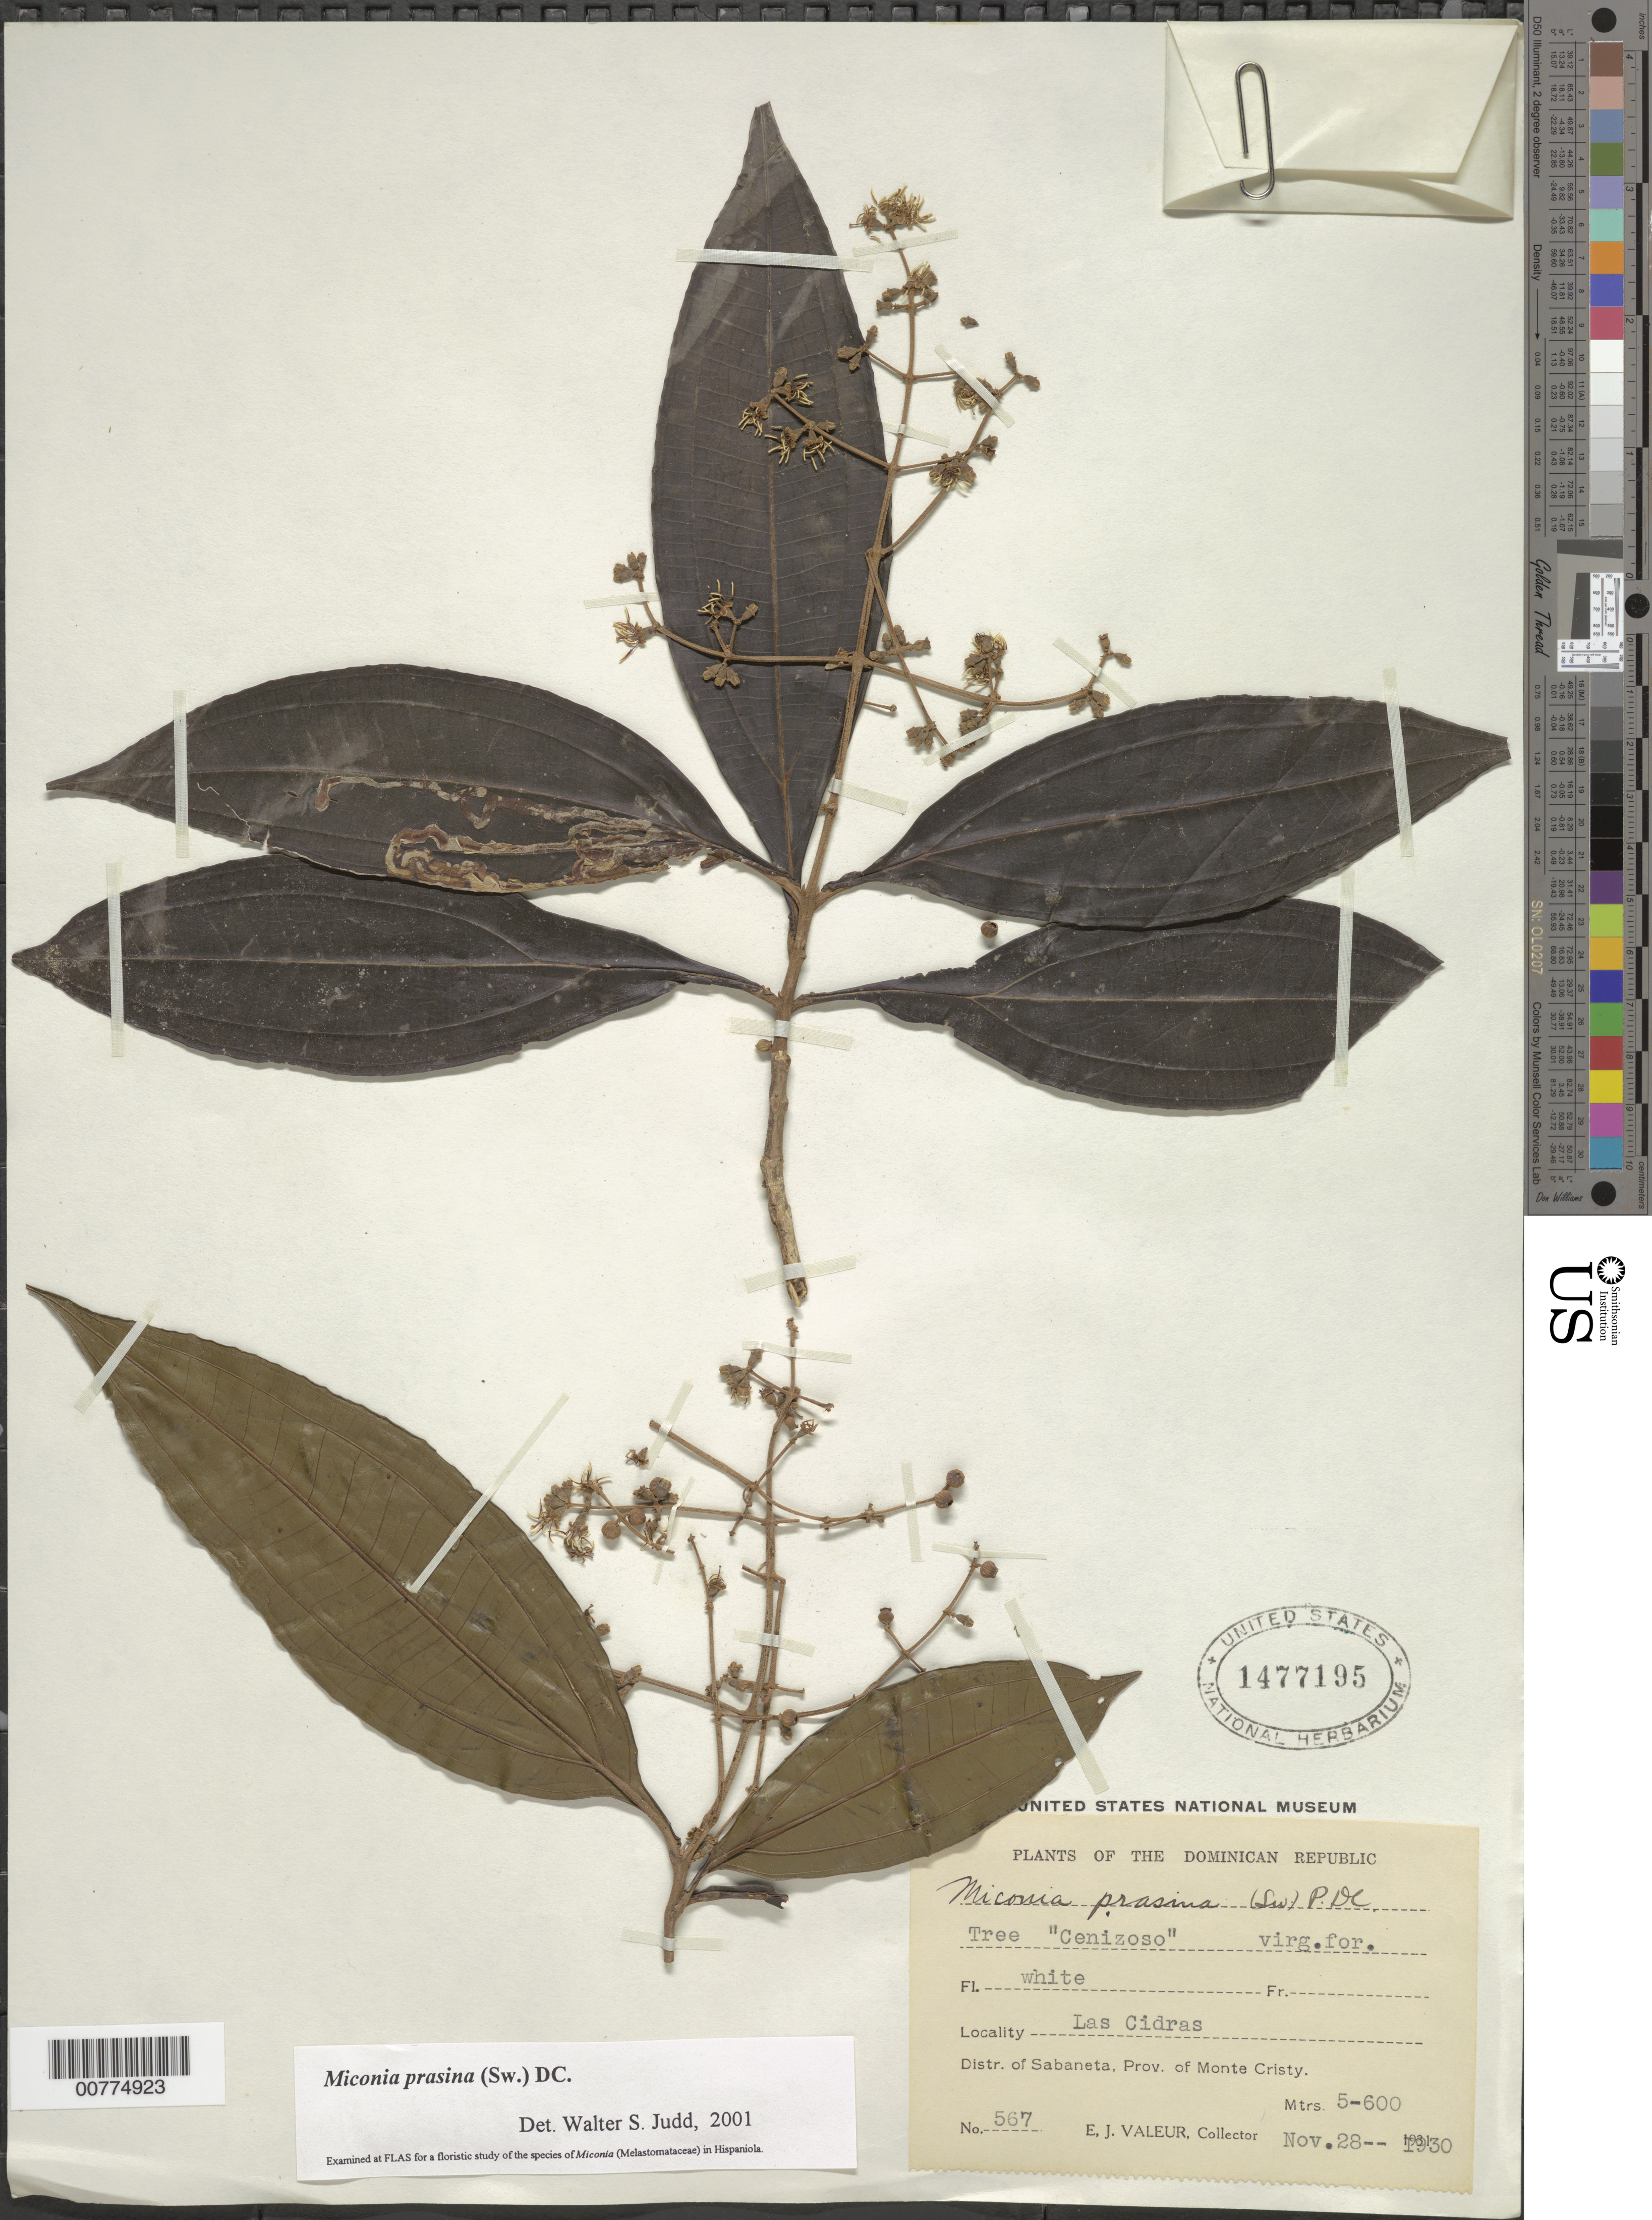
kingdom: Plantae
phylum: Tracheophyta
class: Magnoliopsida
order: Myrtales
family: Melastomataceae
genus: Miconia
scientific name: Miconia prasina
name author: (Sw.) DC.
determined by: Judd, Walter S.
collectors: E. Valeur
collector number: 567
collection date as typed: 28 Nov 1930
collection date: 1930-11-28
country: Dominican Republic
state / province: Monte Cristi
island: Hispaniola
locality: Sabaneta, Las Cidras.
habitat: Virgin forest.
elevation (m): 500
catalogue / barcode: US 1477195